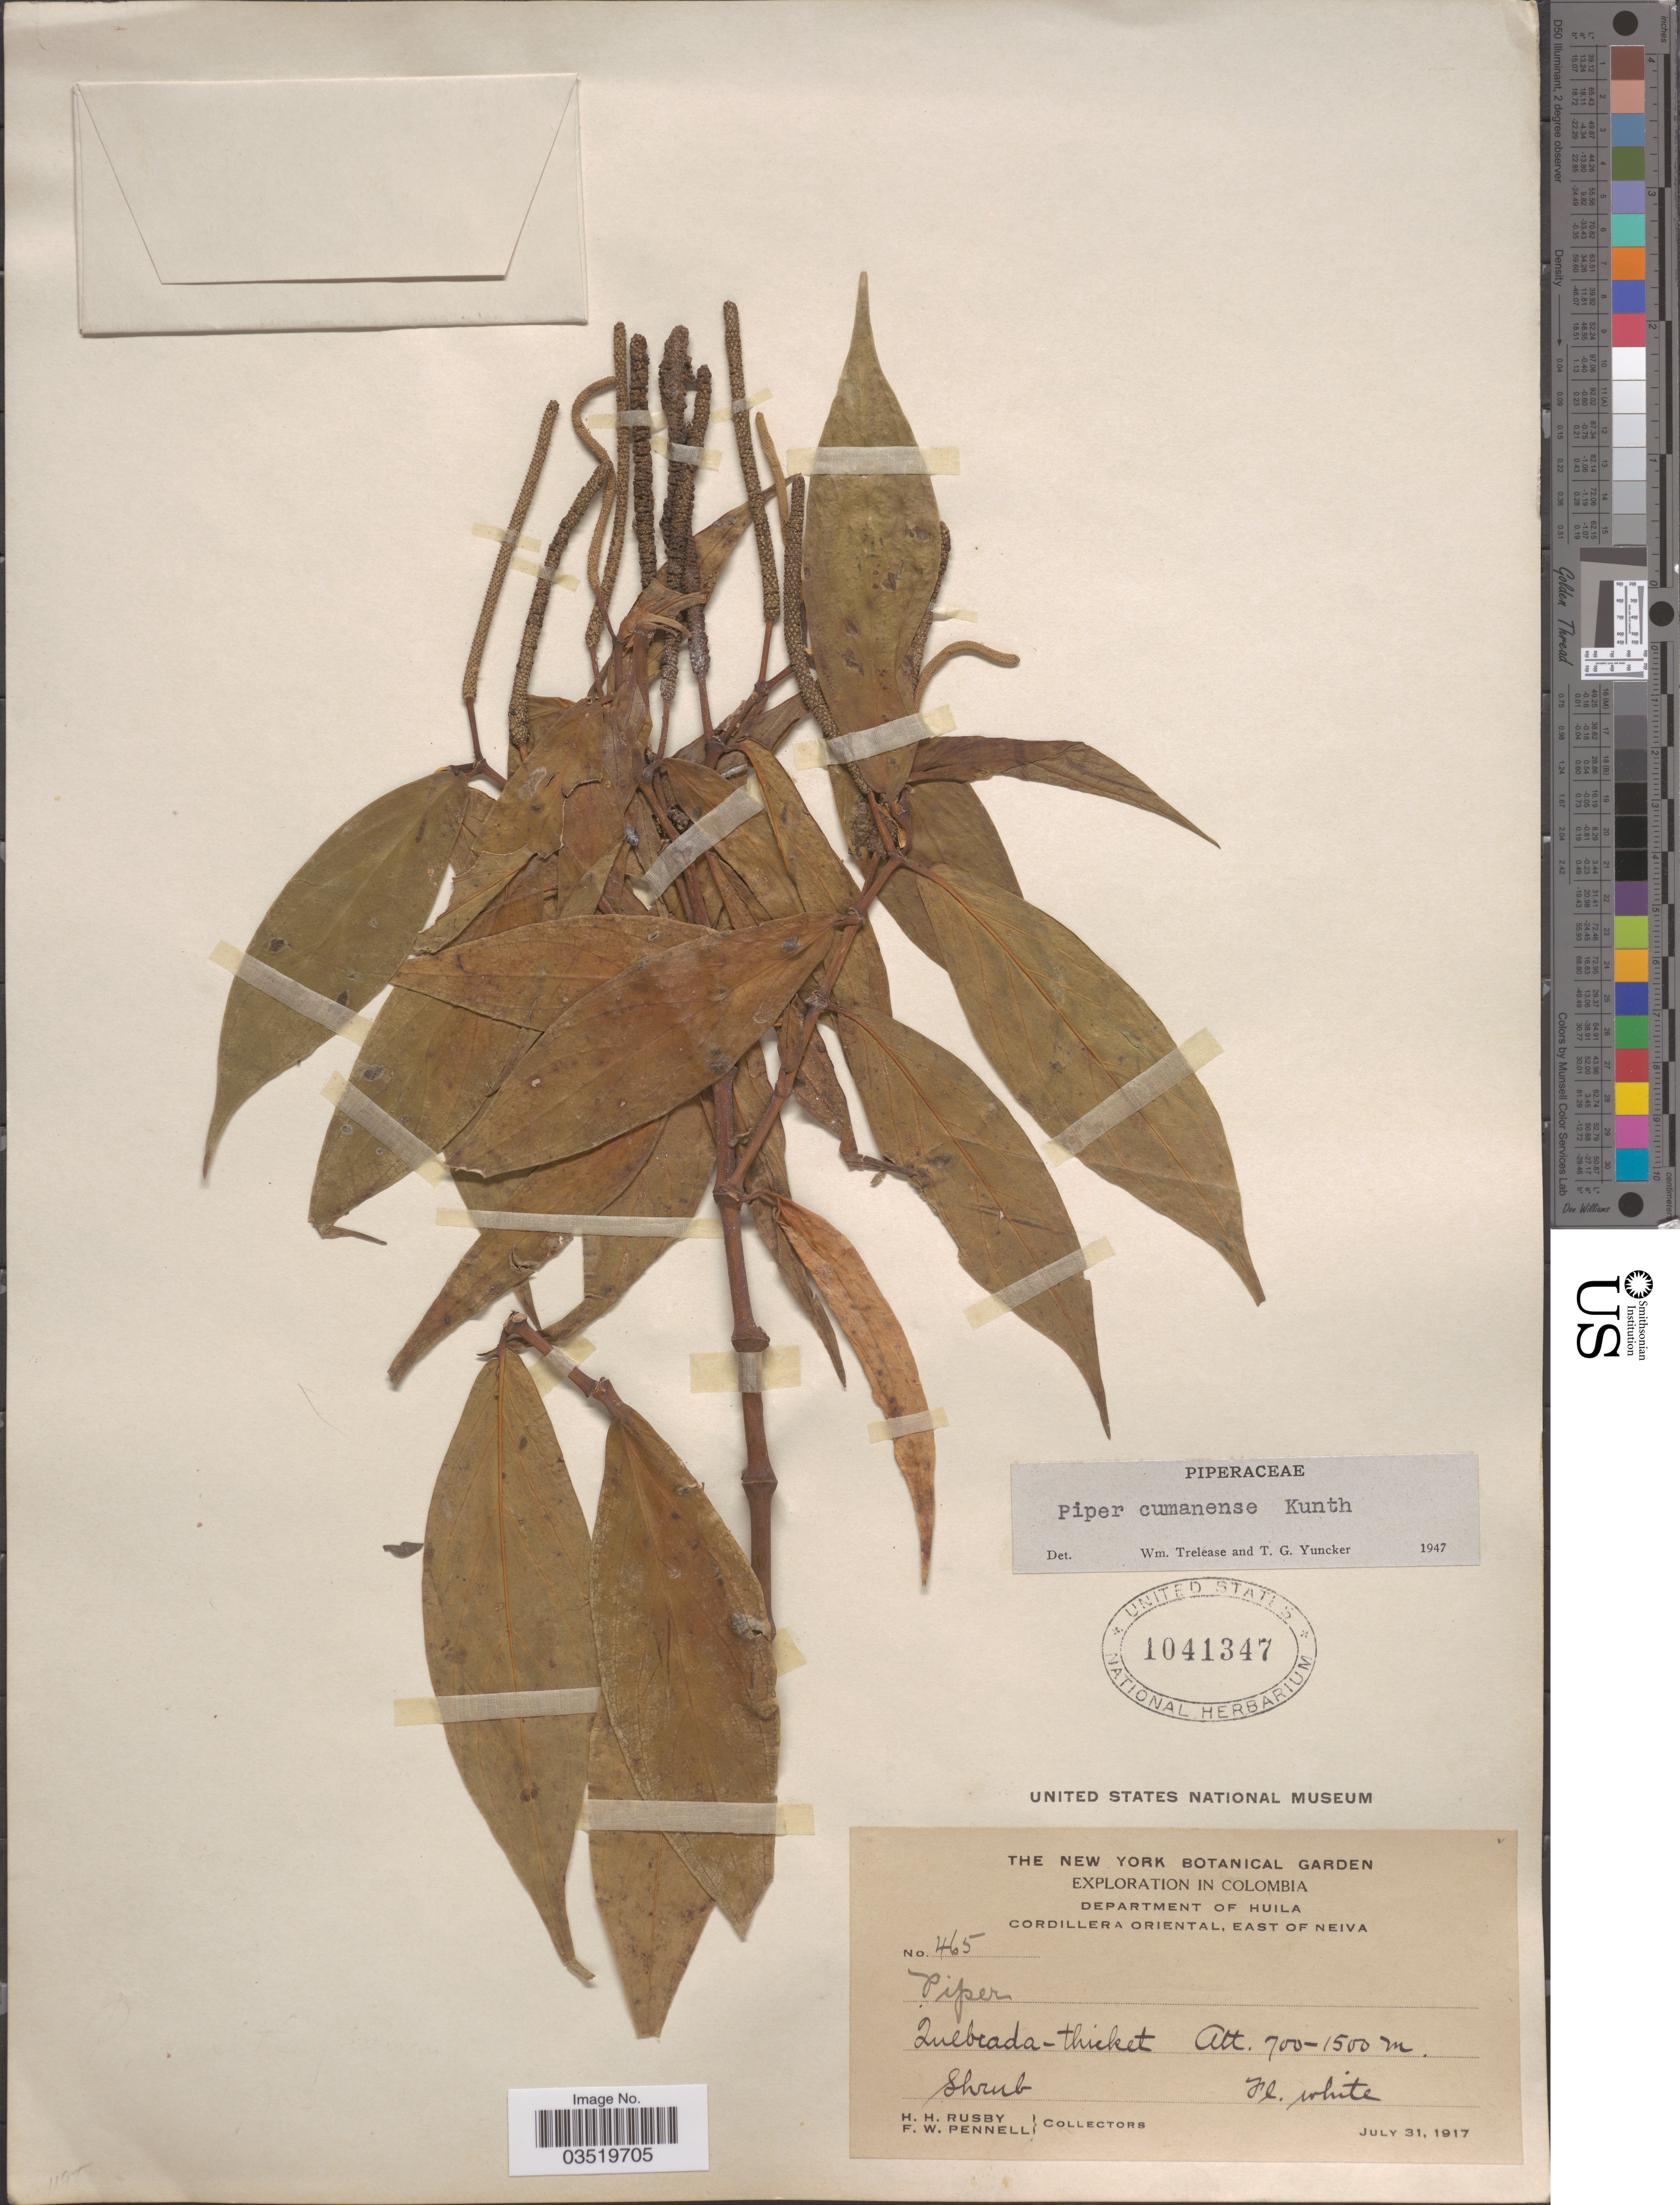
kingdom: Plantae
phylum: Tracheophyta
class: Magnoliopsida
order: Piperales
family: Piperaceae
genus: Piper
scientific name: Piper cumanense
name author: Kunth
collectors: H. H. Rusby & F. W. Pennell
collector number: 465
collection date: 1917-07-31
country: Colombia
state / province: Huila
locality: Department of Huila. Cordillera Oriental, East of Neiva. Quebrada-thicket.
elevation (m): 700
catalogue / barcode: US 1041347